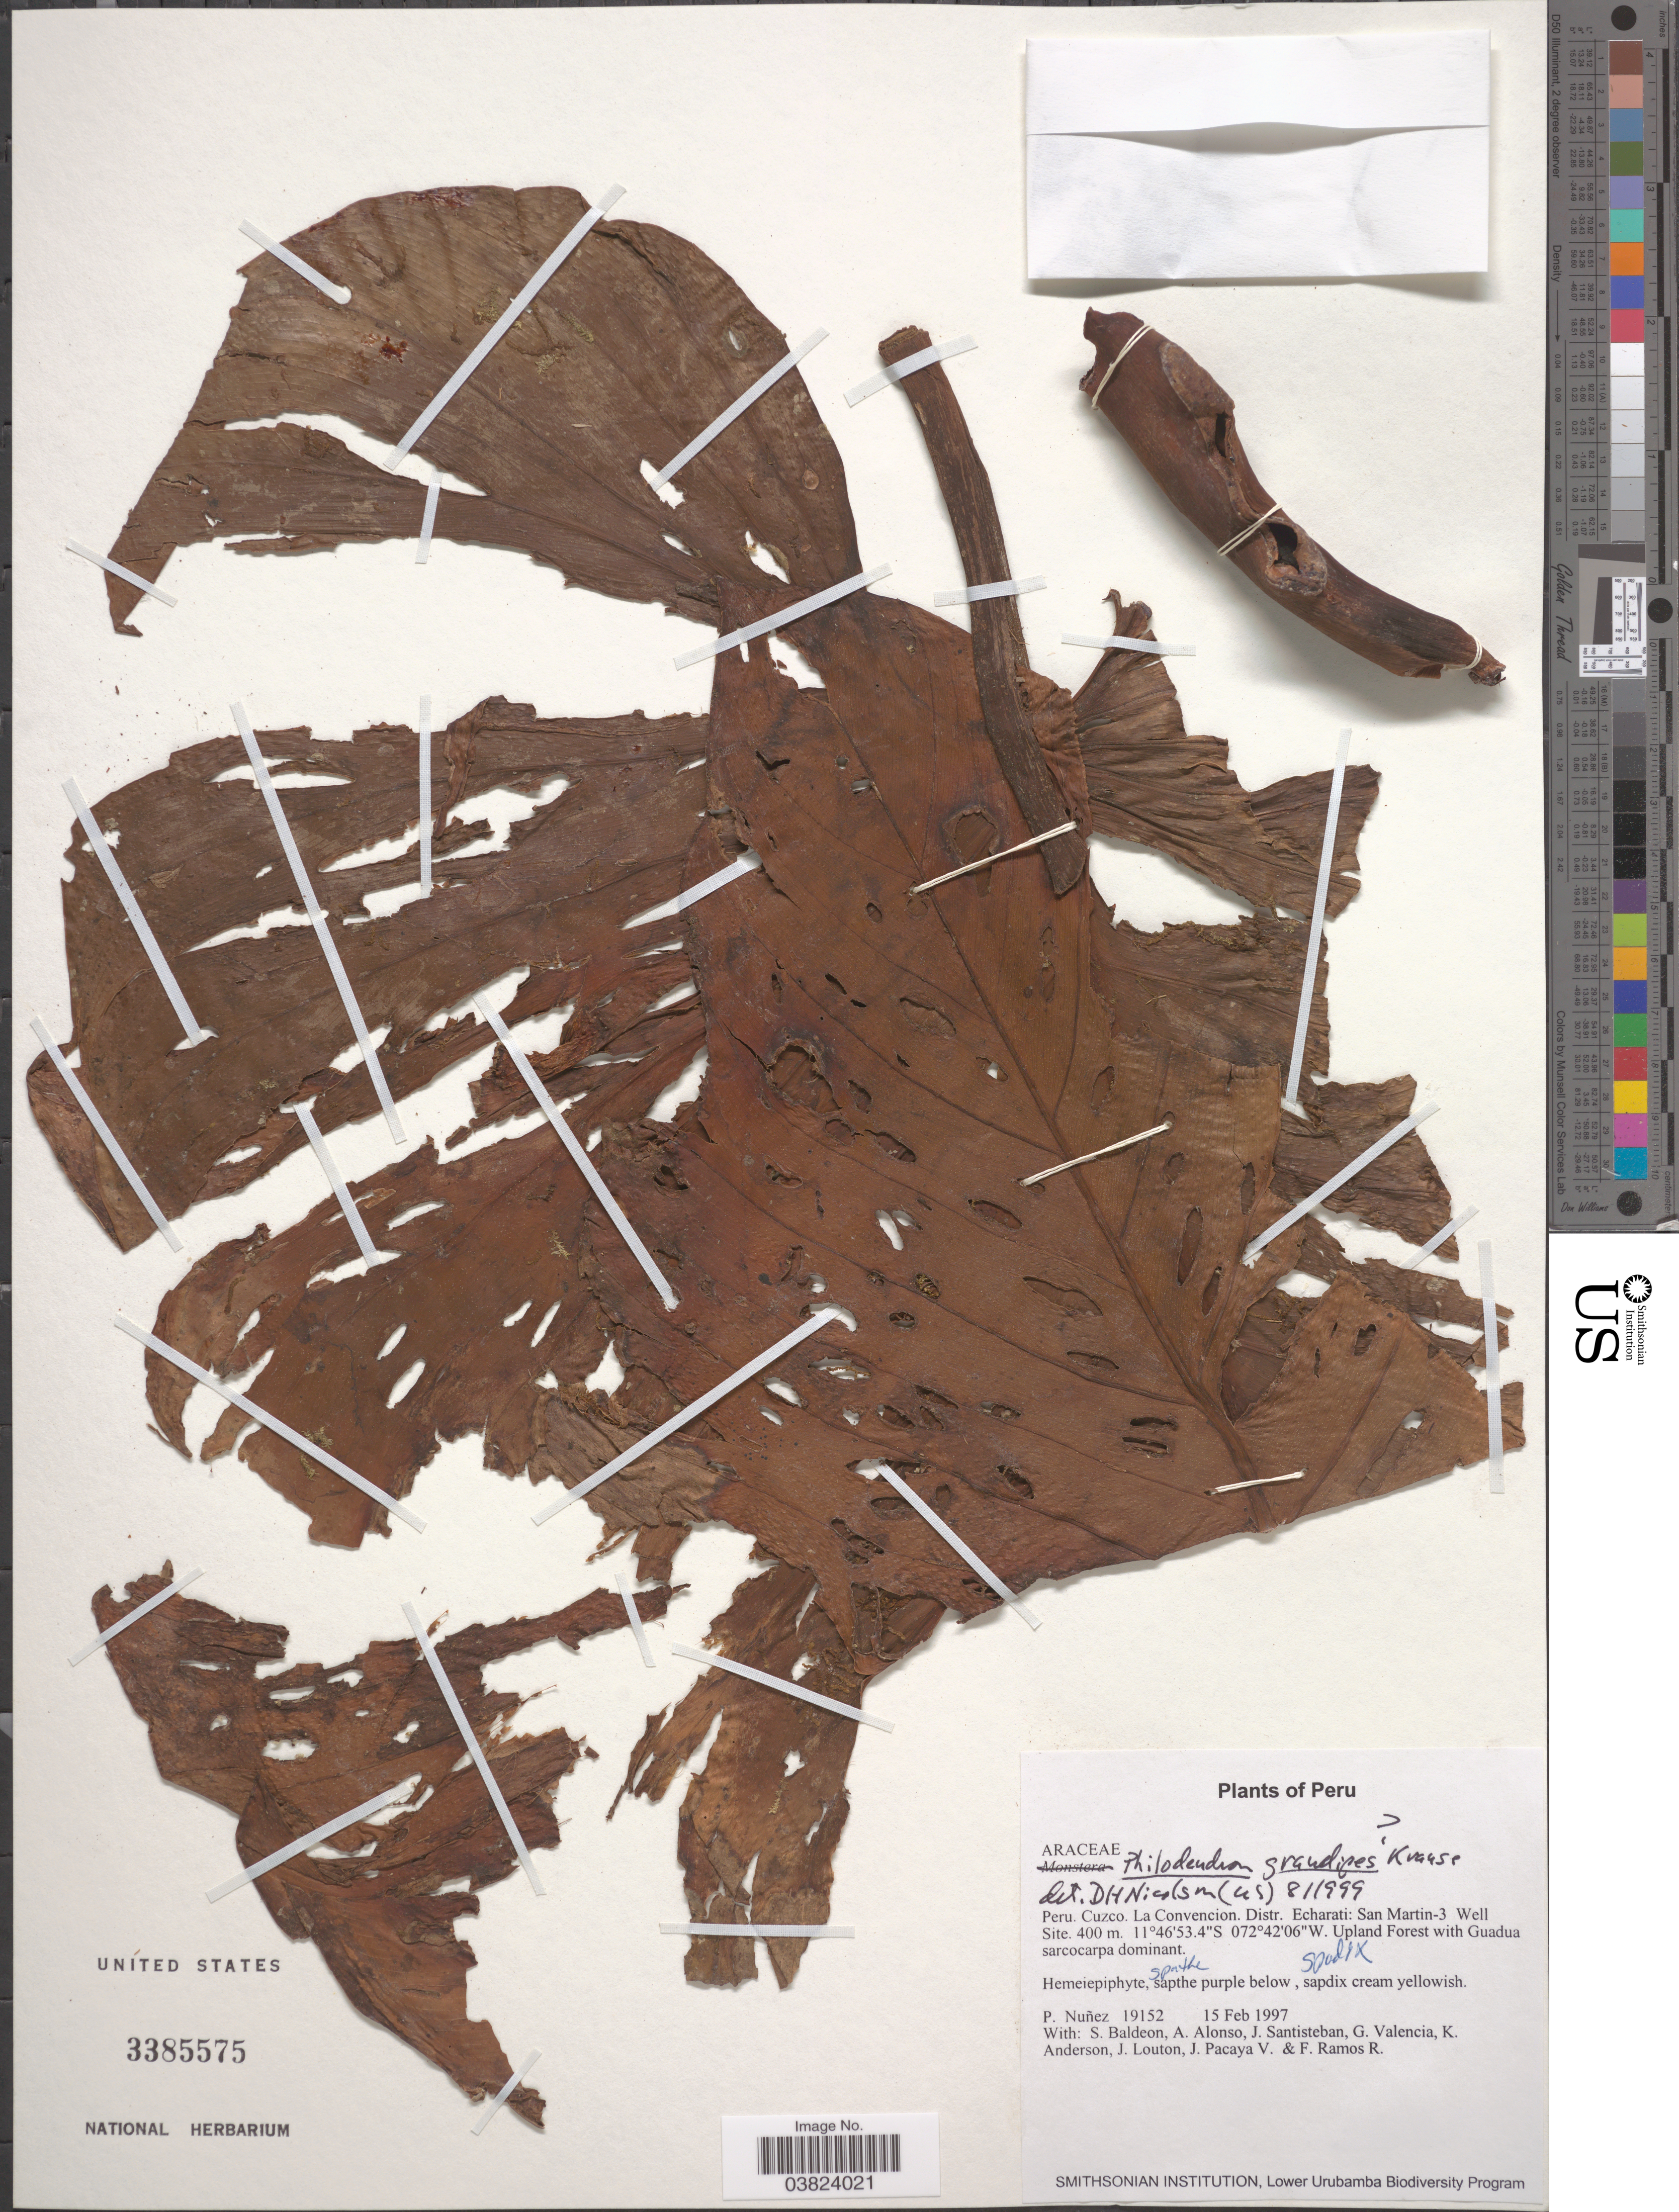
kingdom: Plantae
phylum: Tracheophyta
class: Liliopsida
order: Alismatales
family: Araceae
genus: Philodendron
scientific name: Philodendron grandipes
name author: K. Krause in Engl.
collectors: P. Nuñez V., S. Baldeon, A. Alonso, J. Santisteban & et al.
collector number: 19152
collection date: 1997-02-15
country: Peru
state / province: Cusco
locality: Cuzco. La Convencion. Distr. Echarati: San Martin 3-Well Site.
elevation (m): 400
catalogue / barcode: US 3385575